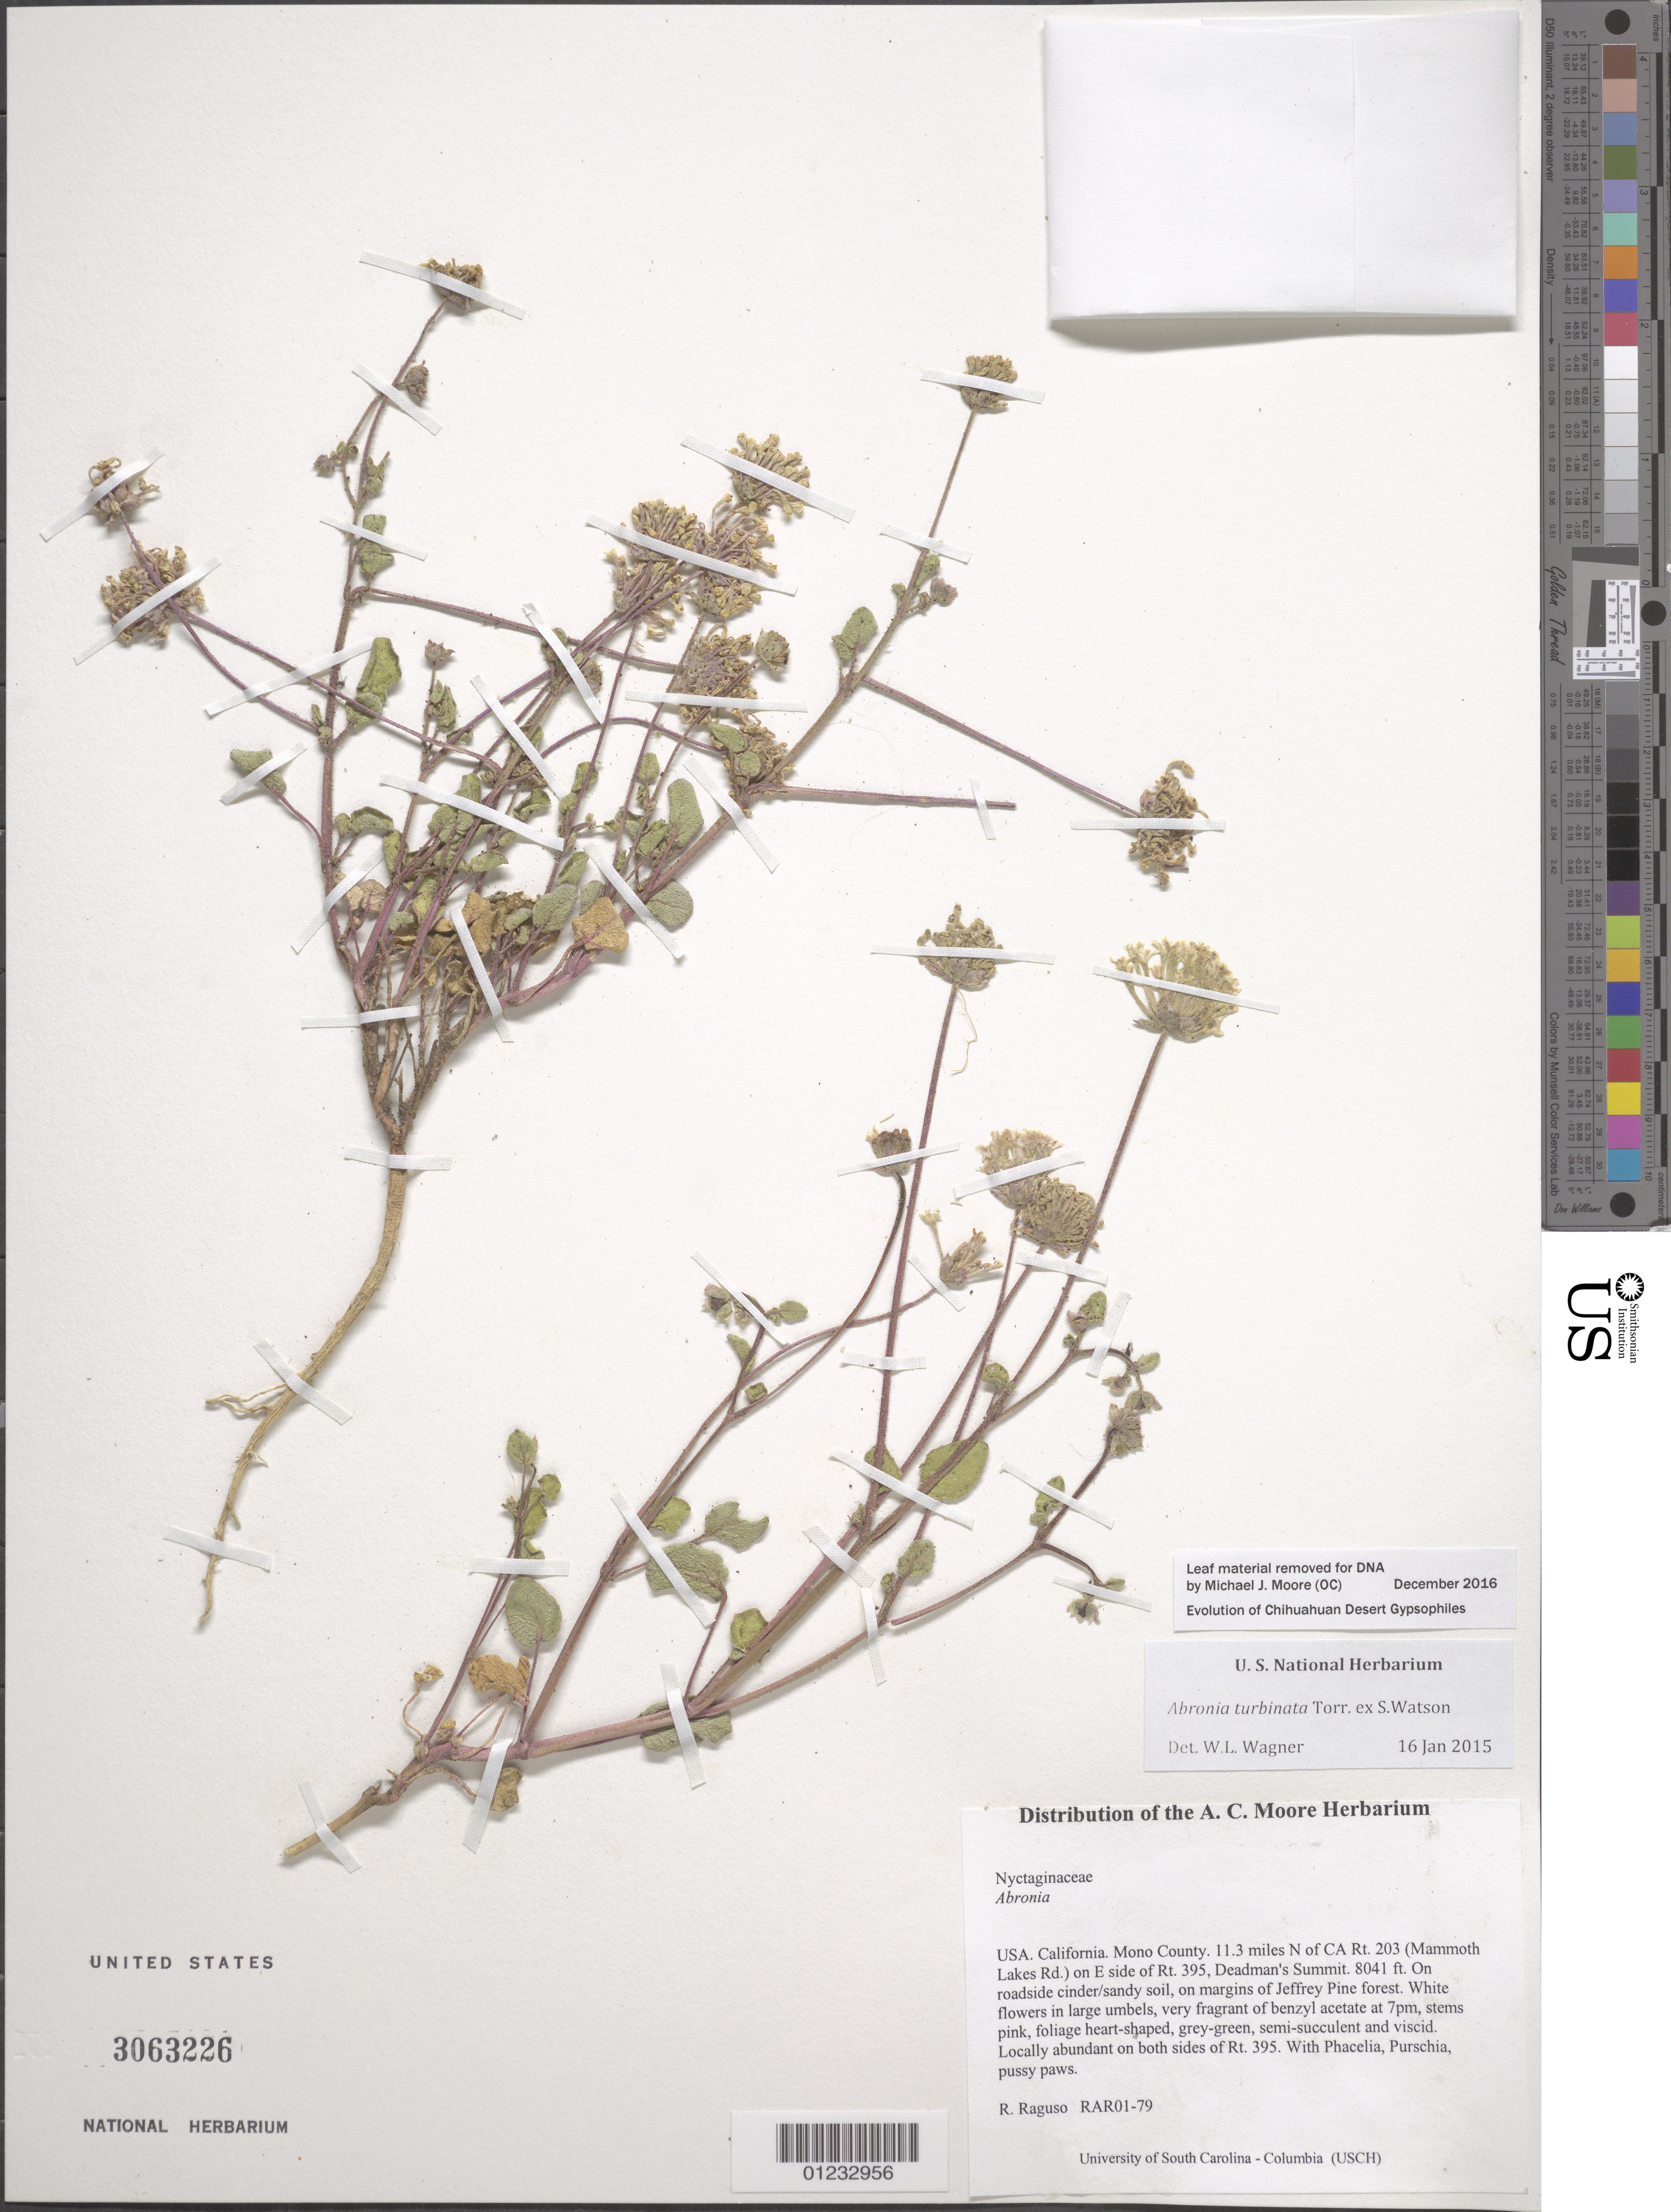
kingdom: Plantae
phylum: Tracheophyta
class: Magnoliopsida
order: Caryophyllales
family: Nyctaginaceae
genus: Abronia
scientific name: Abronia turbinata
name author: Torr. ex S. Watson in C. King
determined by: Wagner, W. L., (BOT), Smithsonian Institution - National Museum of Natural History (UNITED STATES)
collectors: R. Raguso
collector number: RAR01-79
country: United States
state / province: California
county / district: Mono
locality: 11.3 miles N of CA Rt. 203 (Mammoth Lakes Rd.) on E side of Rt. 395, Deadman's Summit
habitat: On roadside cinder/sandy soil, on margins of Jeffrey Pine forest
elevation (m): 2451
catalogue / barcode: US 3063226